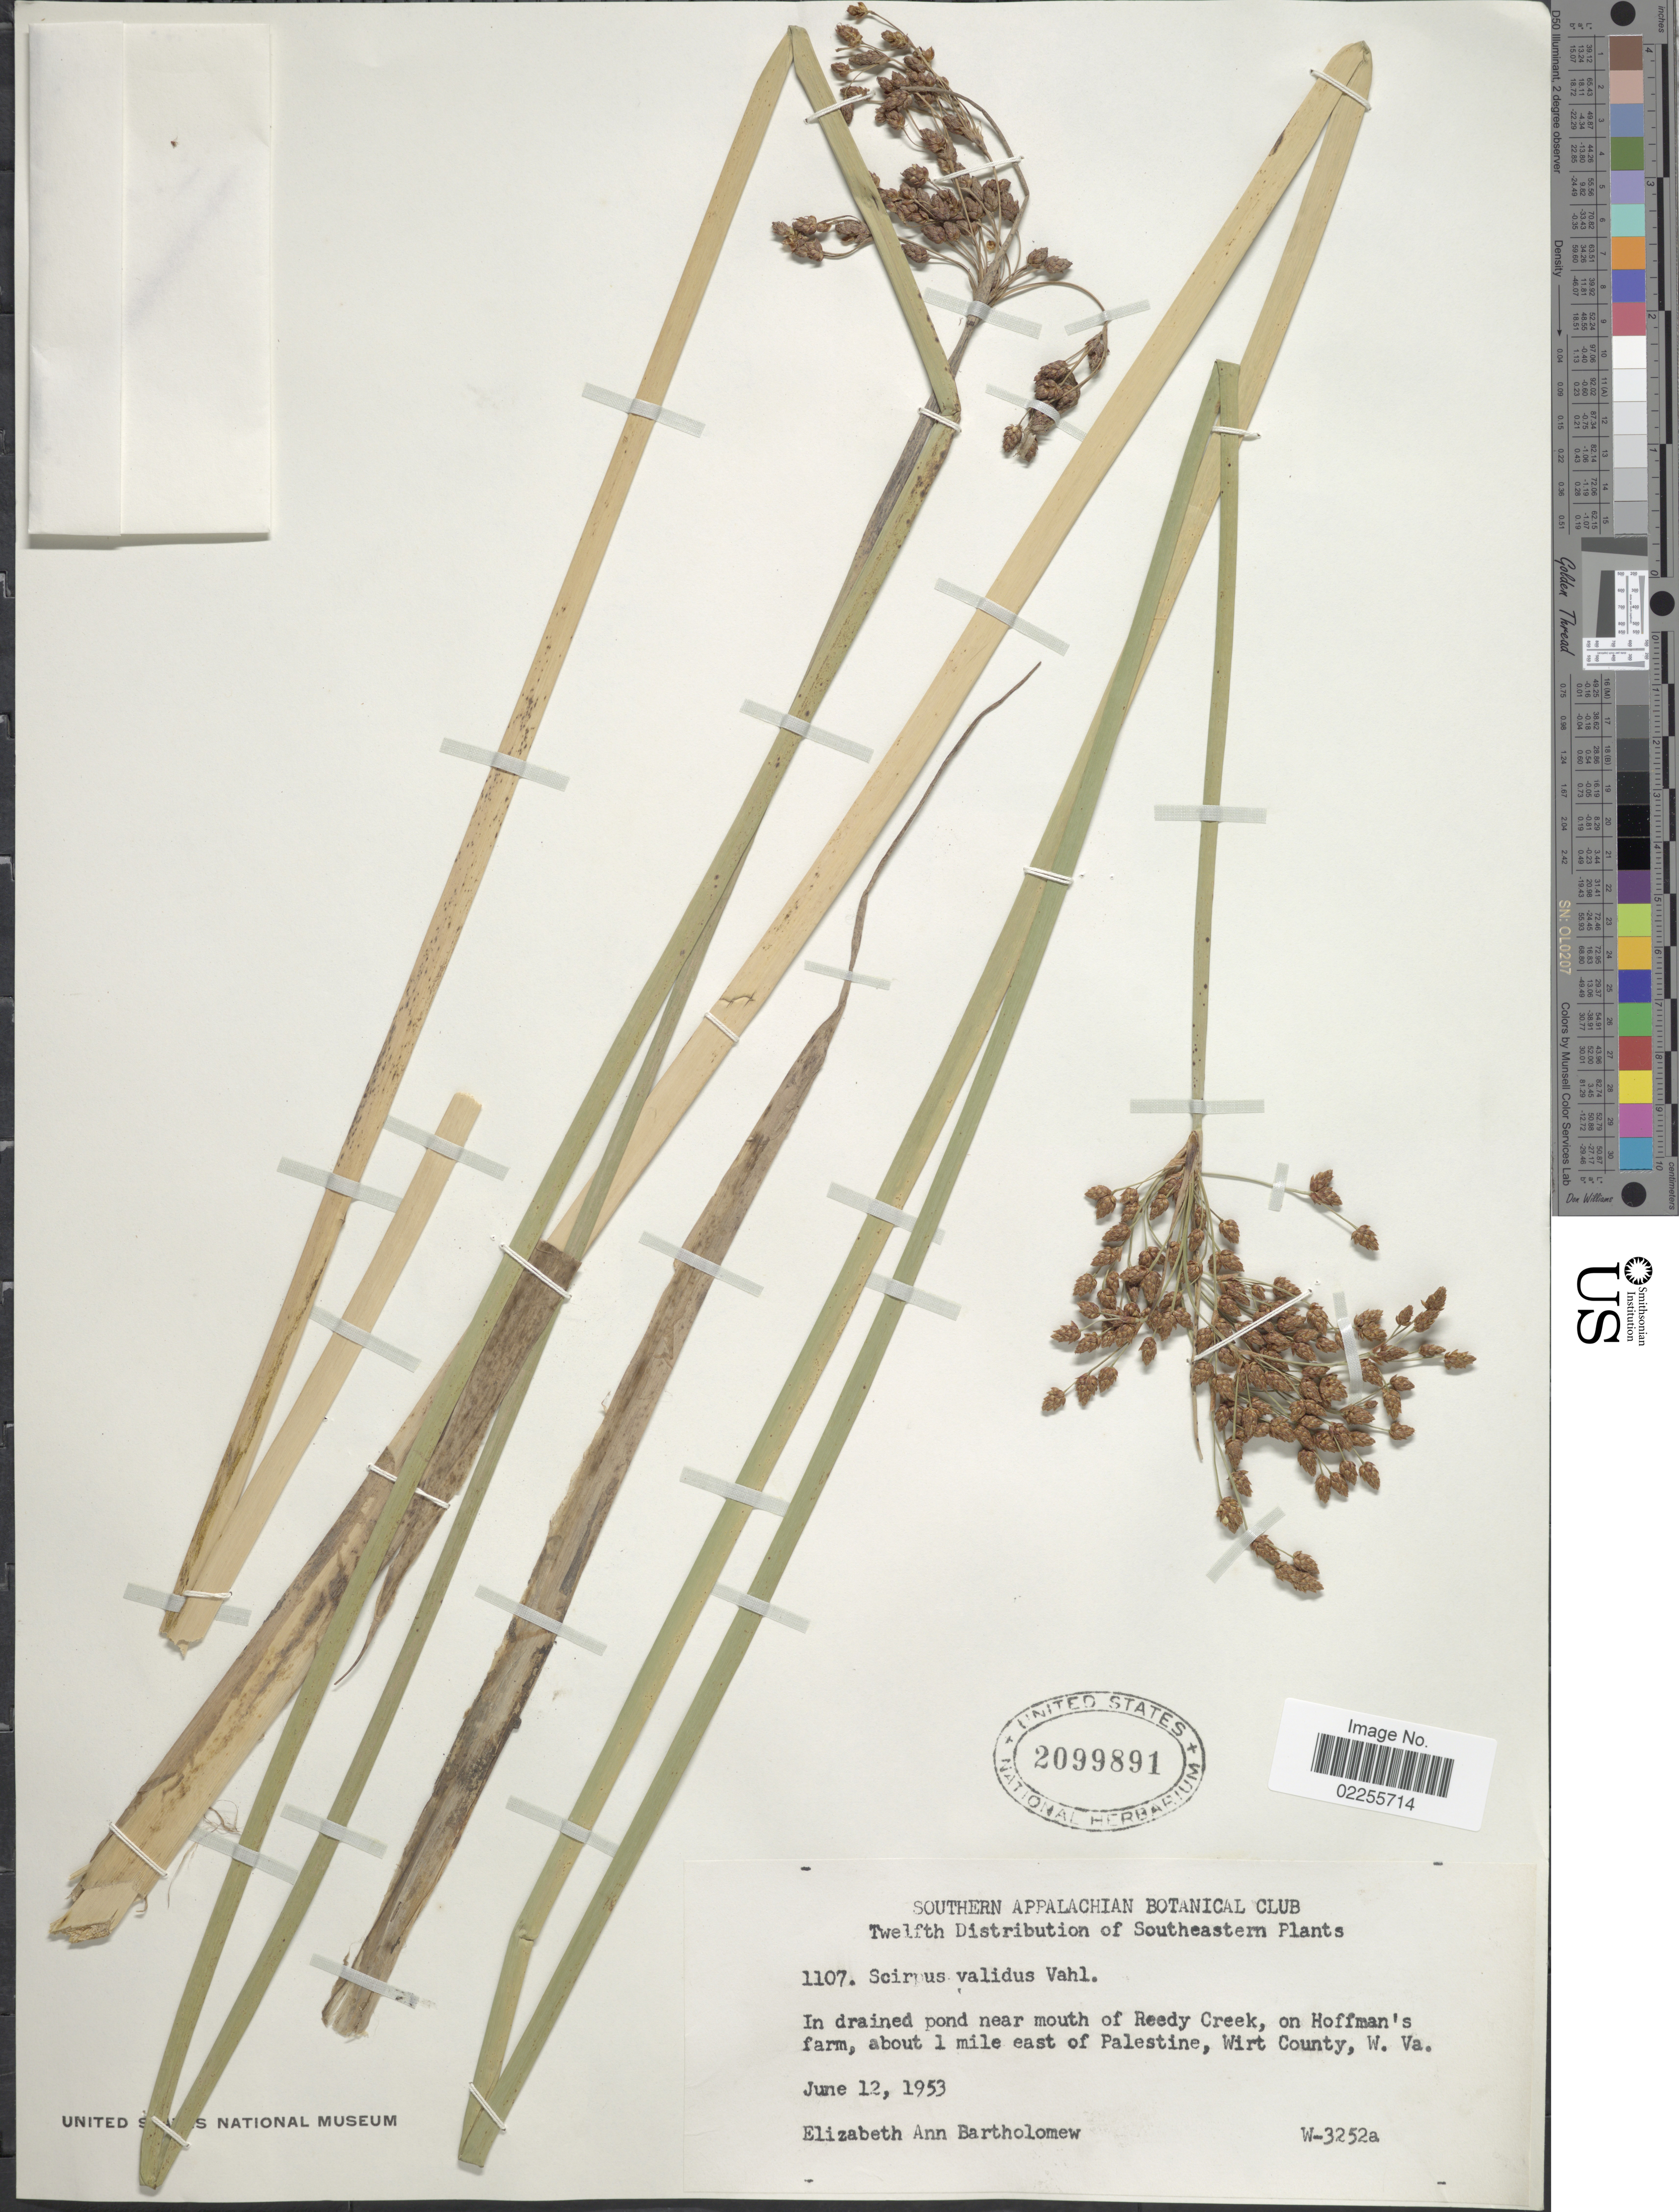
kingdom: Plantae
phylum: Tracheophyta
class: Liliopsida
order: Poales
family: Cyperaceae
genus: Schoenoplectus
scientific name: Schoenoplectus tabernaemontani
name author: (C.C. Gmel.) Palla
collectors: E. Bartholomew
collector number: W-3252a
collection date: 1953-06-12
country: United States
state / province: West Virginia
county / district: Wirt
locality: Southern Appalachian, in drained pond near mouth of Reedy Creek, on Hoffman's farm, about 1 mile east of Palestine, Wirt County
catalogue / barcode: US 2099891